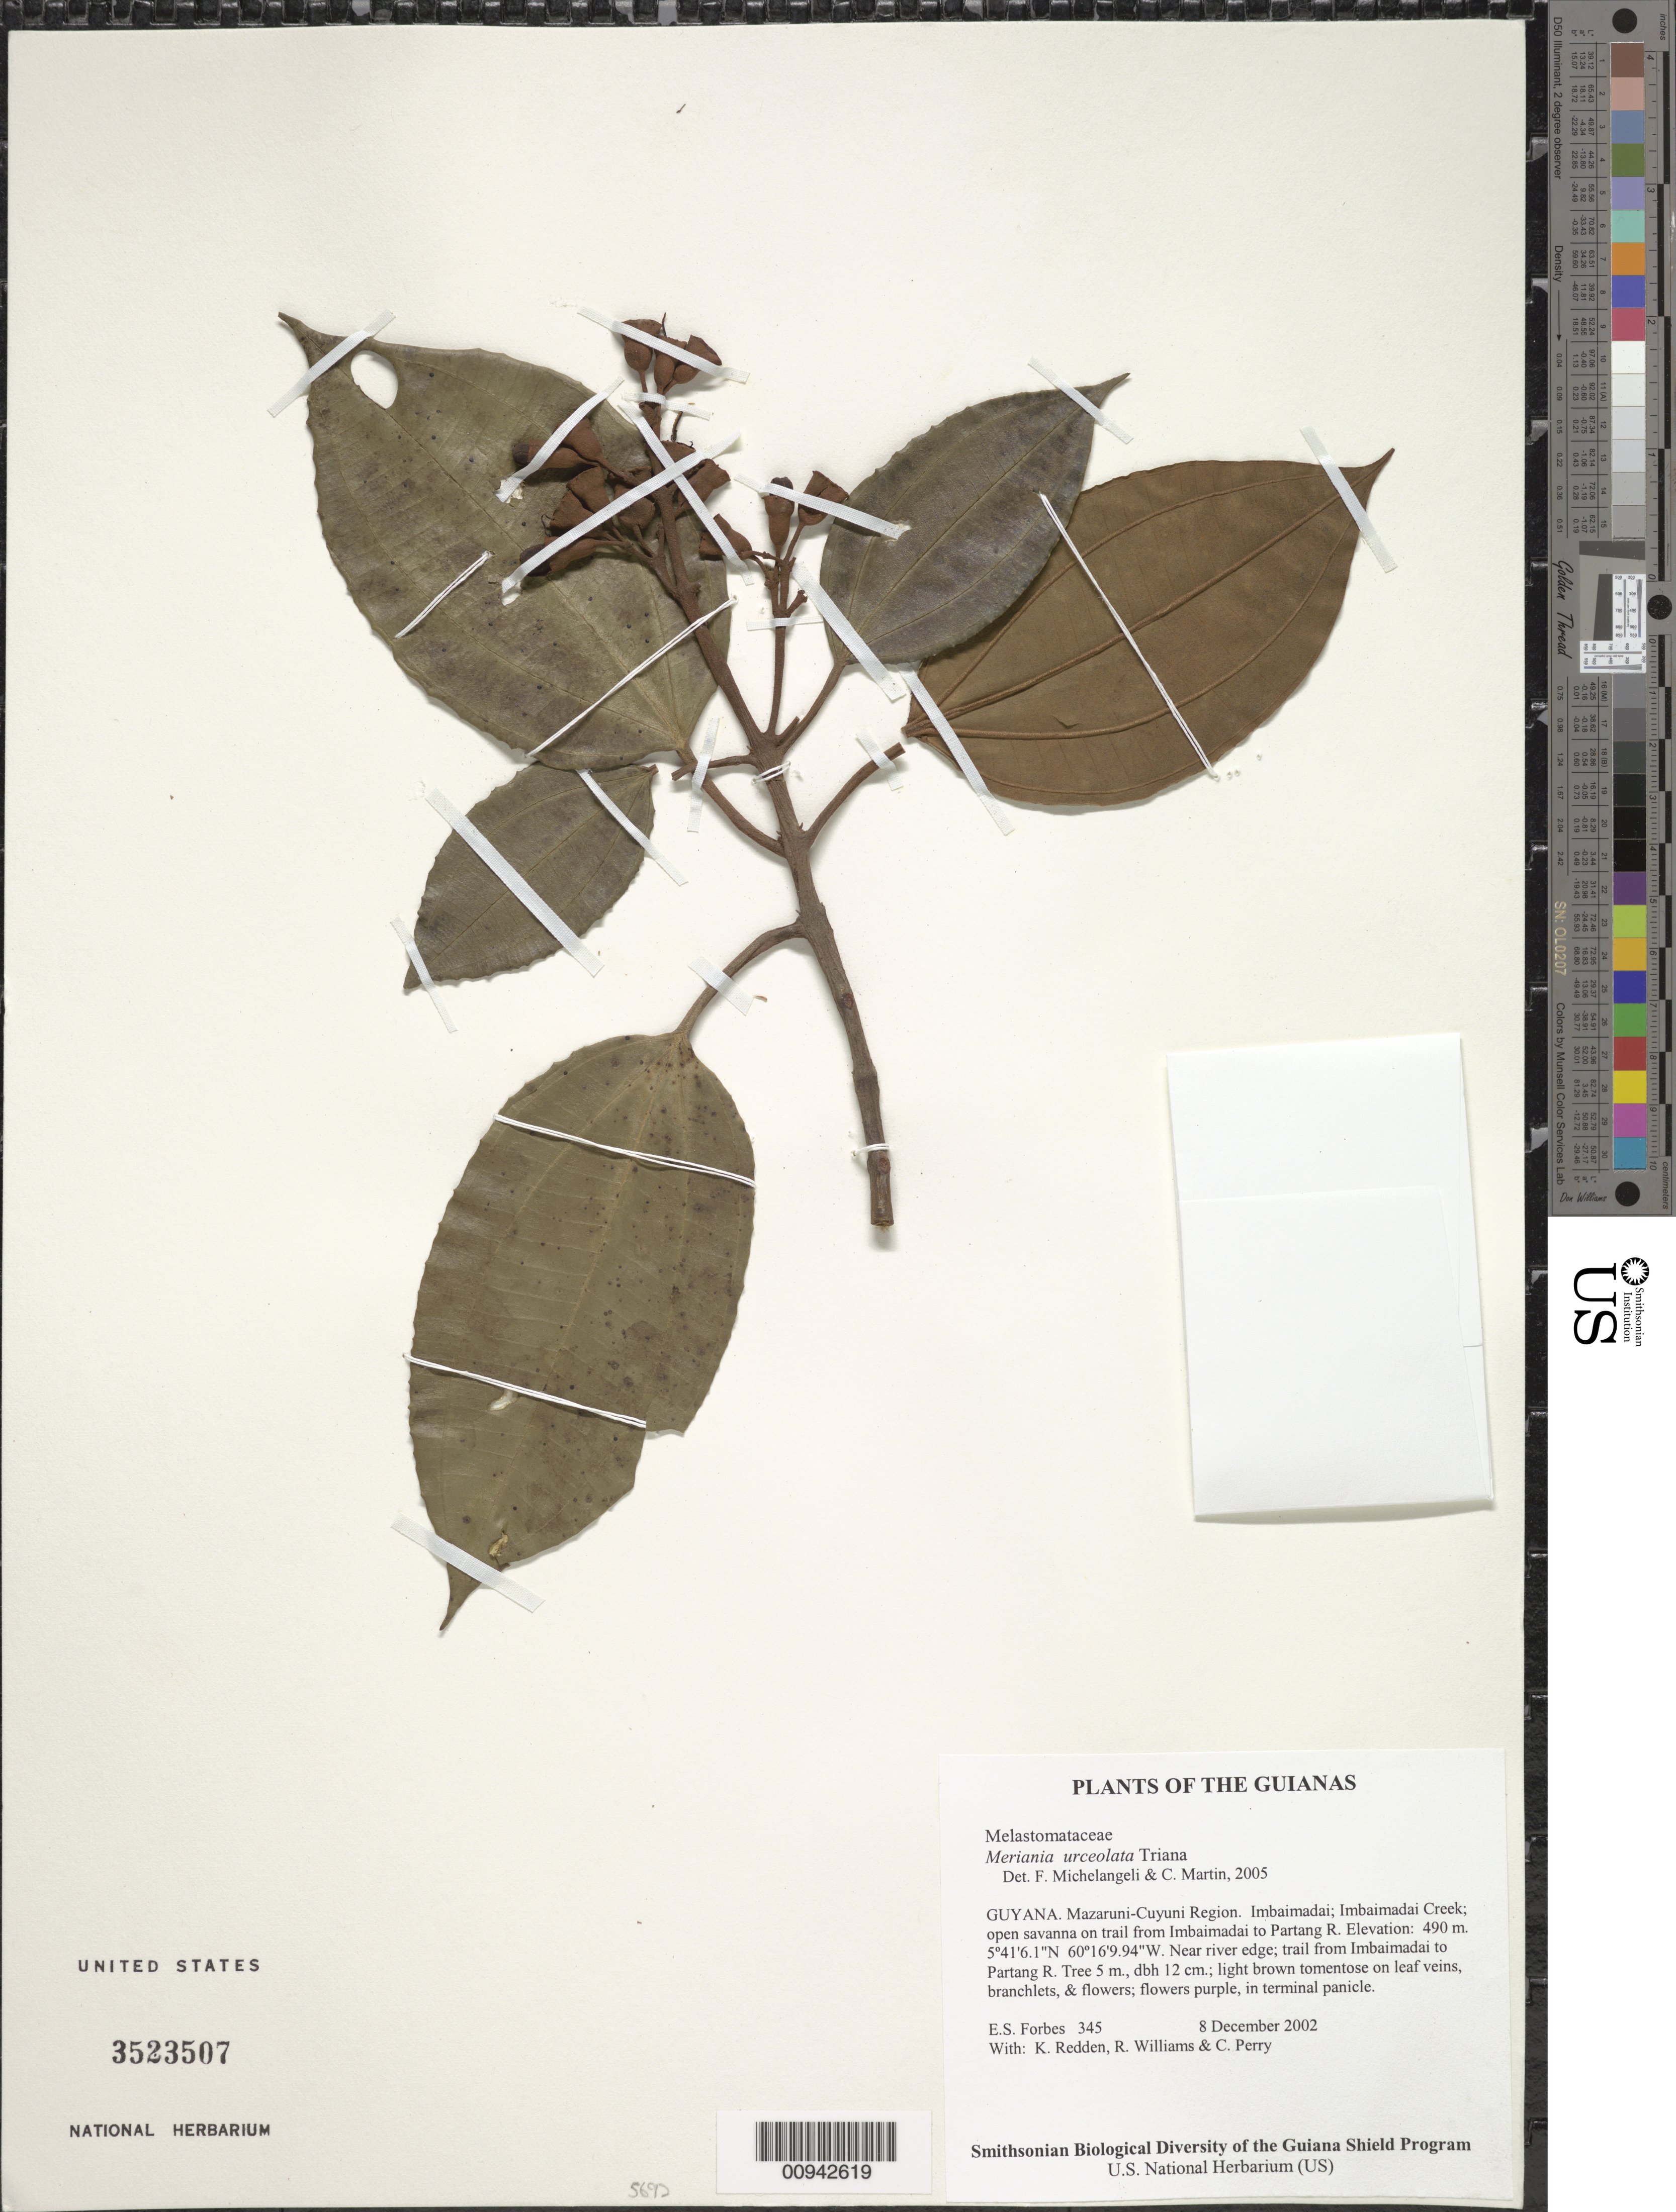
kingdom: Plantae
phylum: Tracheophyta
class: Magnoliopsida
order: Myrtales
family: Melastomataceae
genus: Meriania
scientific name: Meriania urceolata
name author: Triana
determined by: Michelangeli, F. A.; Martin, C.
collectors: E. Forbes, K. M. Redden, R. Williams & C. Perry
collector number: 345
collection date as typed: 8 December 2002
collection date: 2002-12-08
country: Guyana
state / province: Cuyuni-Mazaruni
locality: Imbaimadai; Imbaimadai Creek; open savanna on trail from Imbaimadai to Partang R.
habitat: Near river edge; trail from Imbaimadai to Partang R.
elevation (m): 490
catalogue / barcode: US 3523507